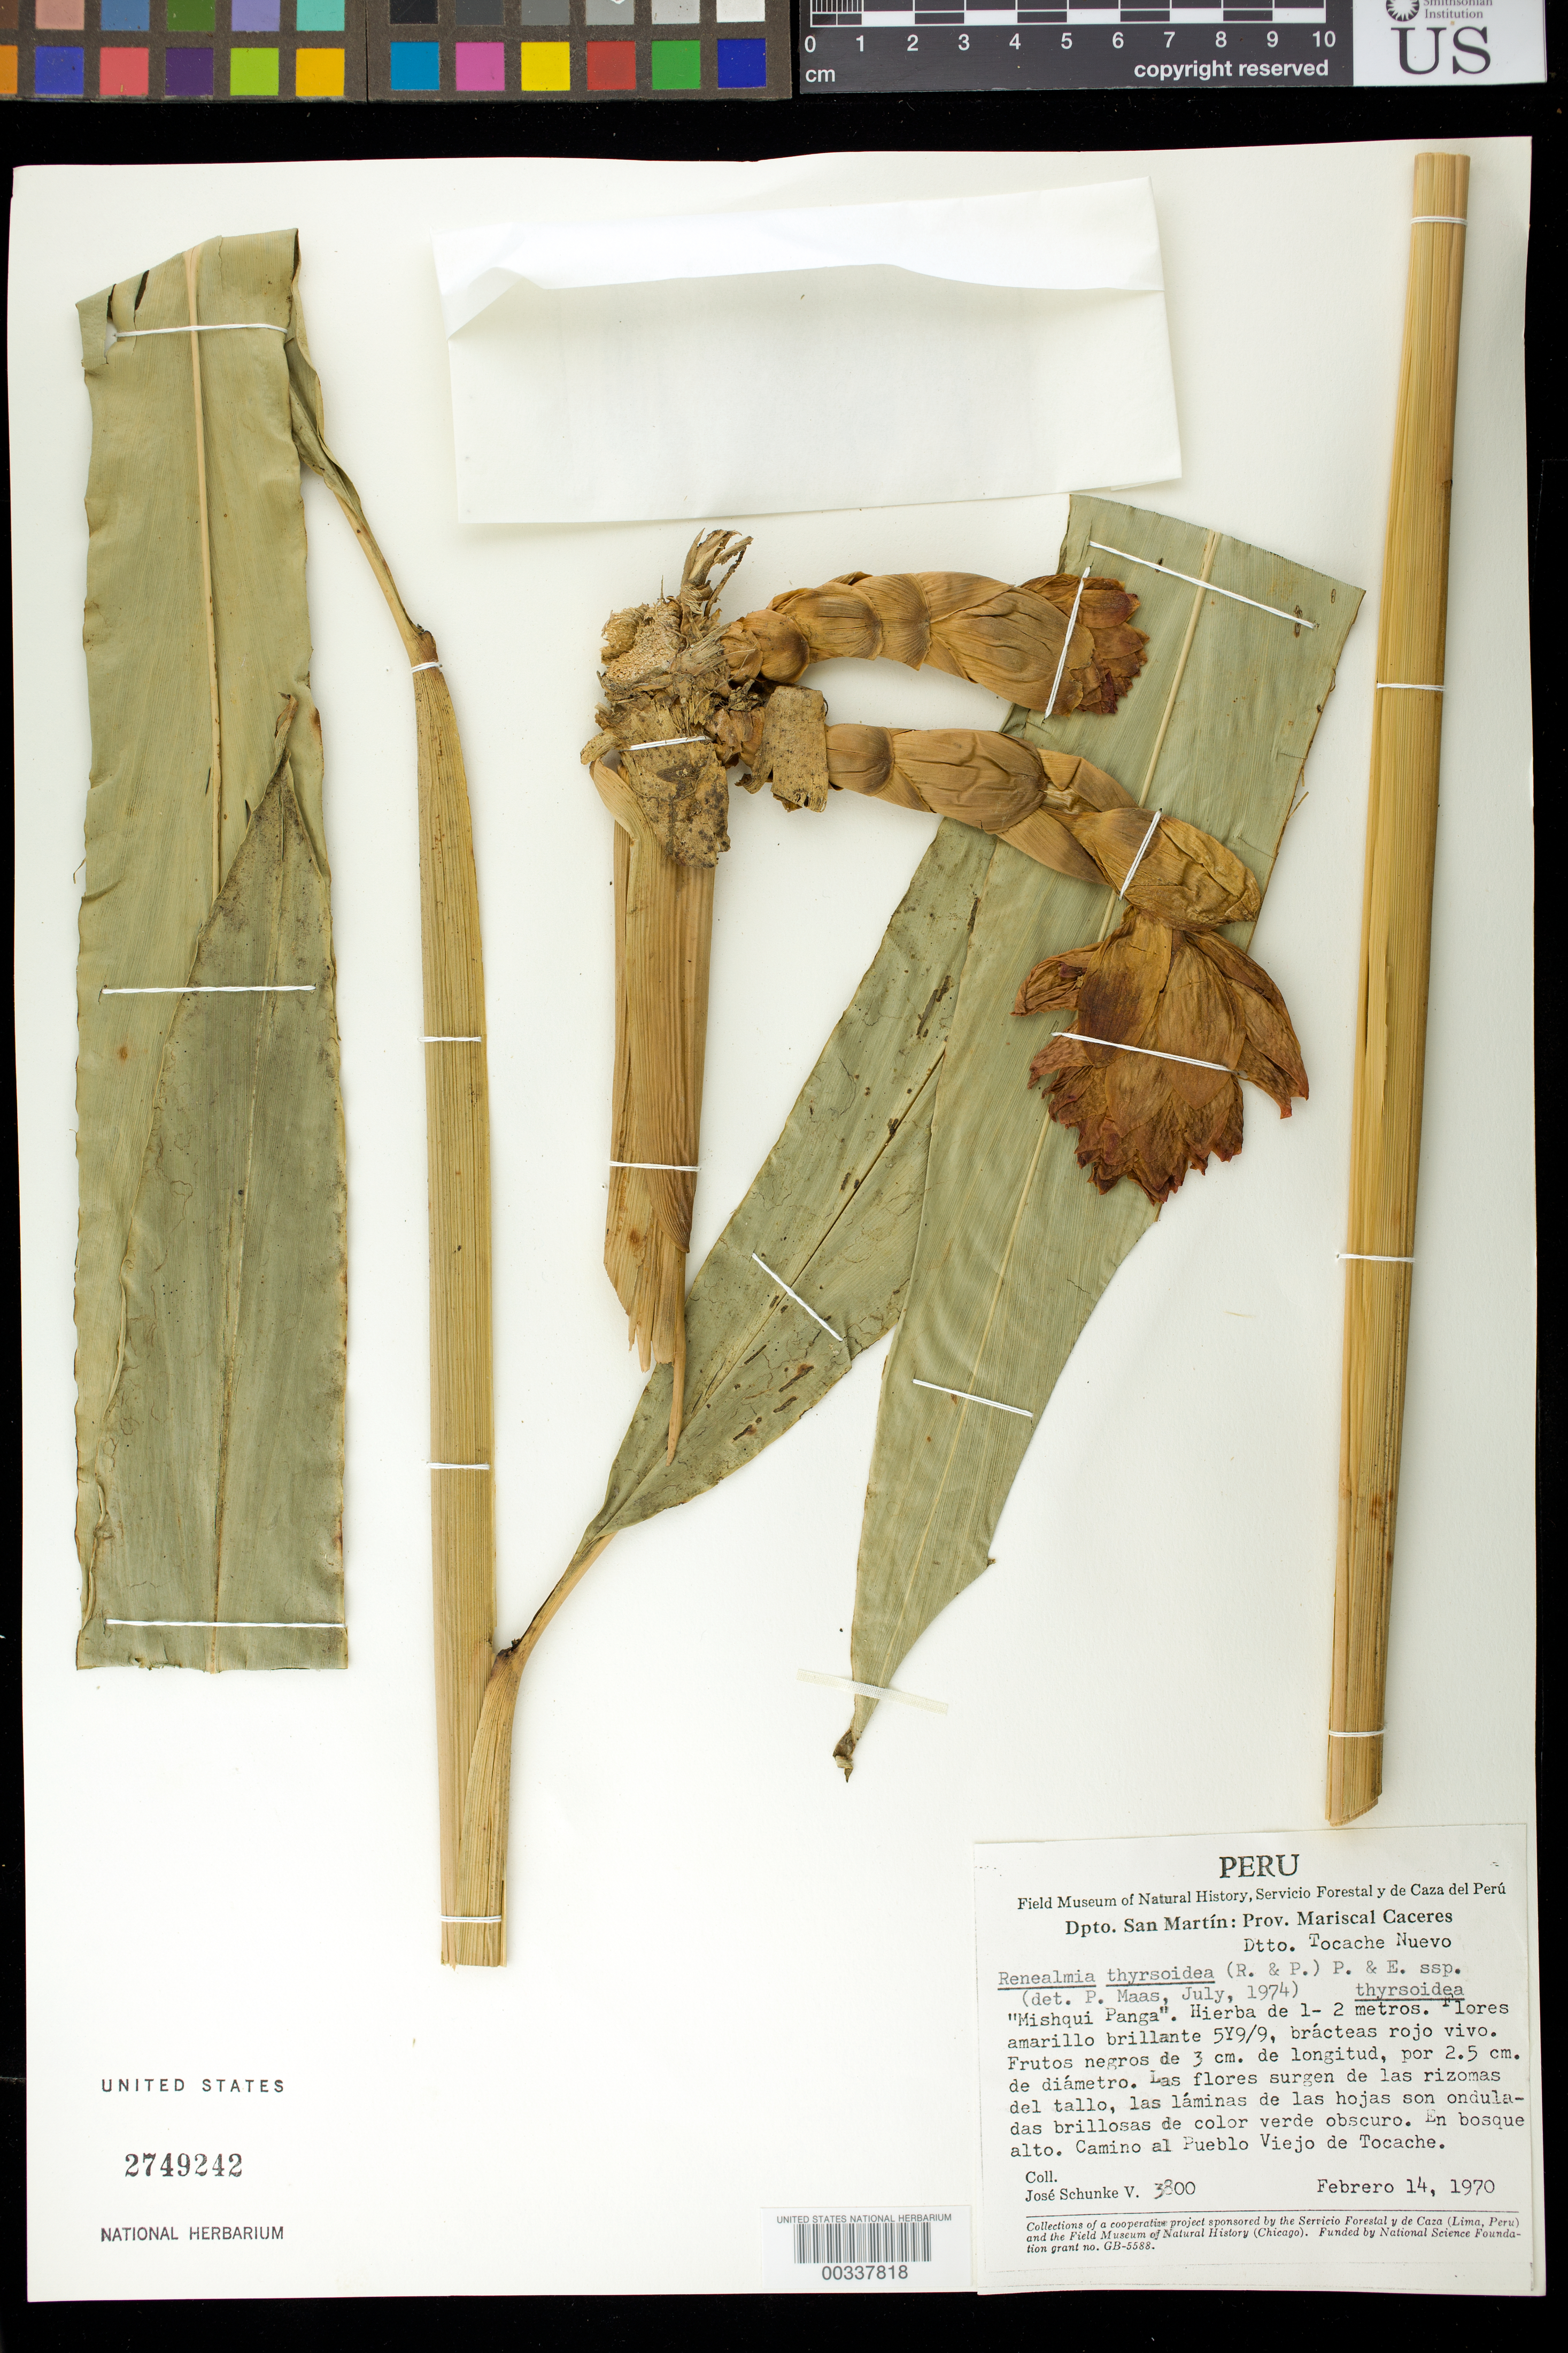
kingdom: Plantae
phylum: Tracheophyta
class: Liliopsida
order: Zingiberales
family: Zingiberaceae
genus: Renealmia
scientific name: Renealmia thyrsoidea subsp. thyrsoidea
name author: (Ruiz & Pav.) Poepp. & Endl.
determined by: Maas, Paul J. M.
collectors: J. Schunke Vigo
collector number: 3800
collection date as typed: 14 Feb 1970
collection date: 1970-02-14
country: Peru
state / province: San Martín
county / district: Mariscal Cáceres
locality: Dtto tocache nuevo, en bosque alto, camino al pueblo viejo de tocache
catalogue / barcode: US 2749242